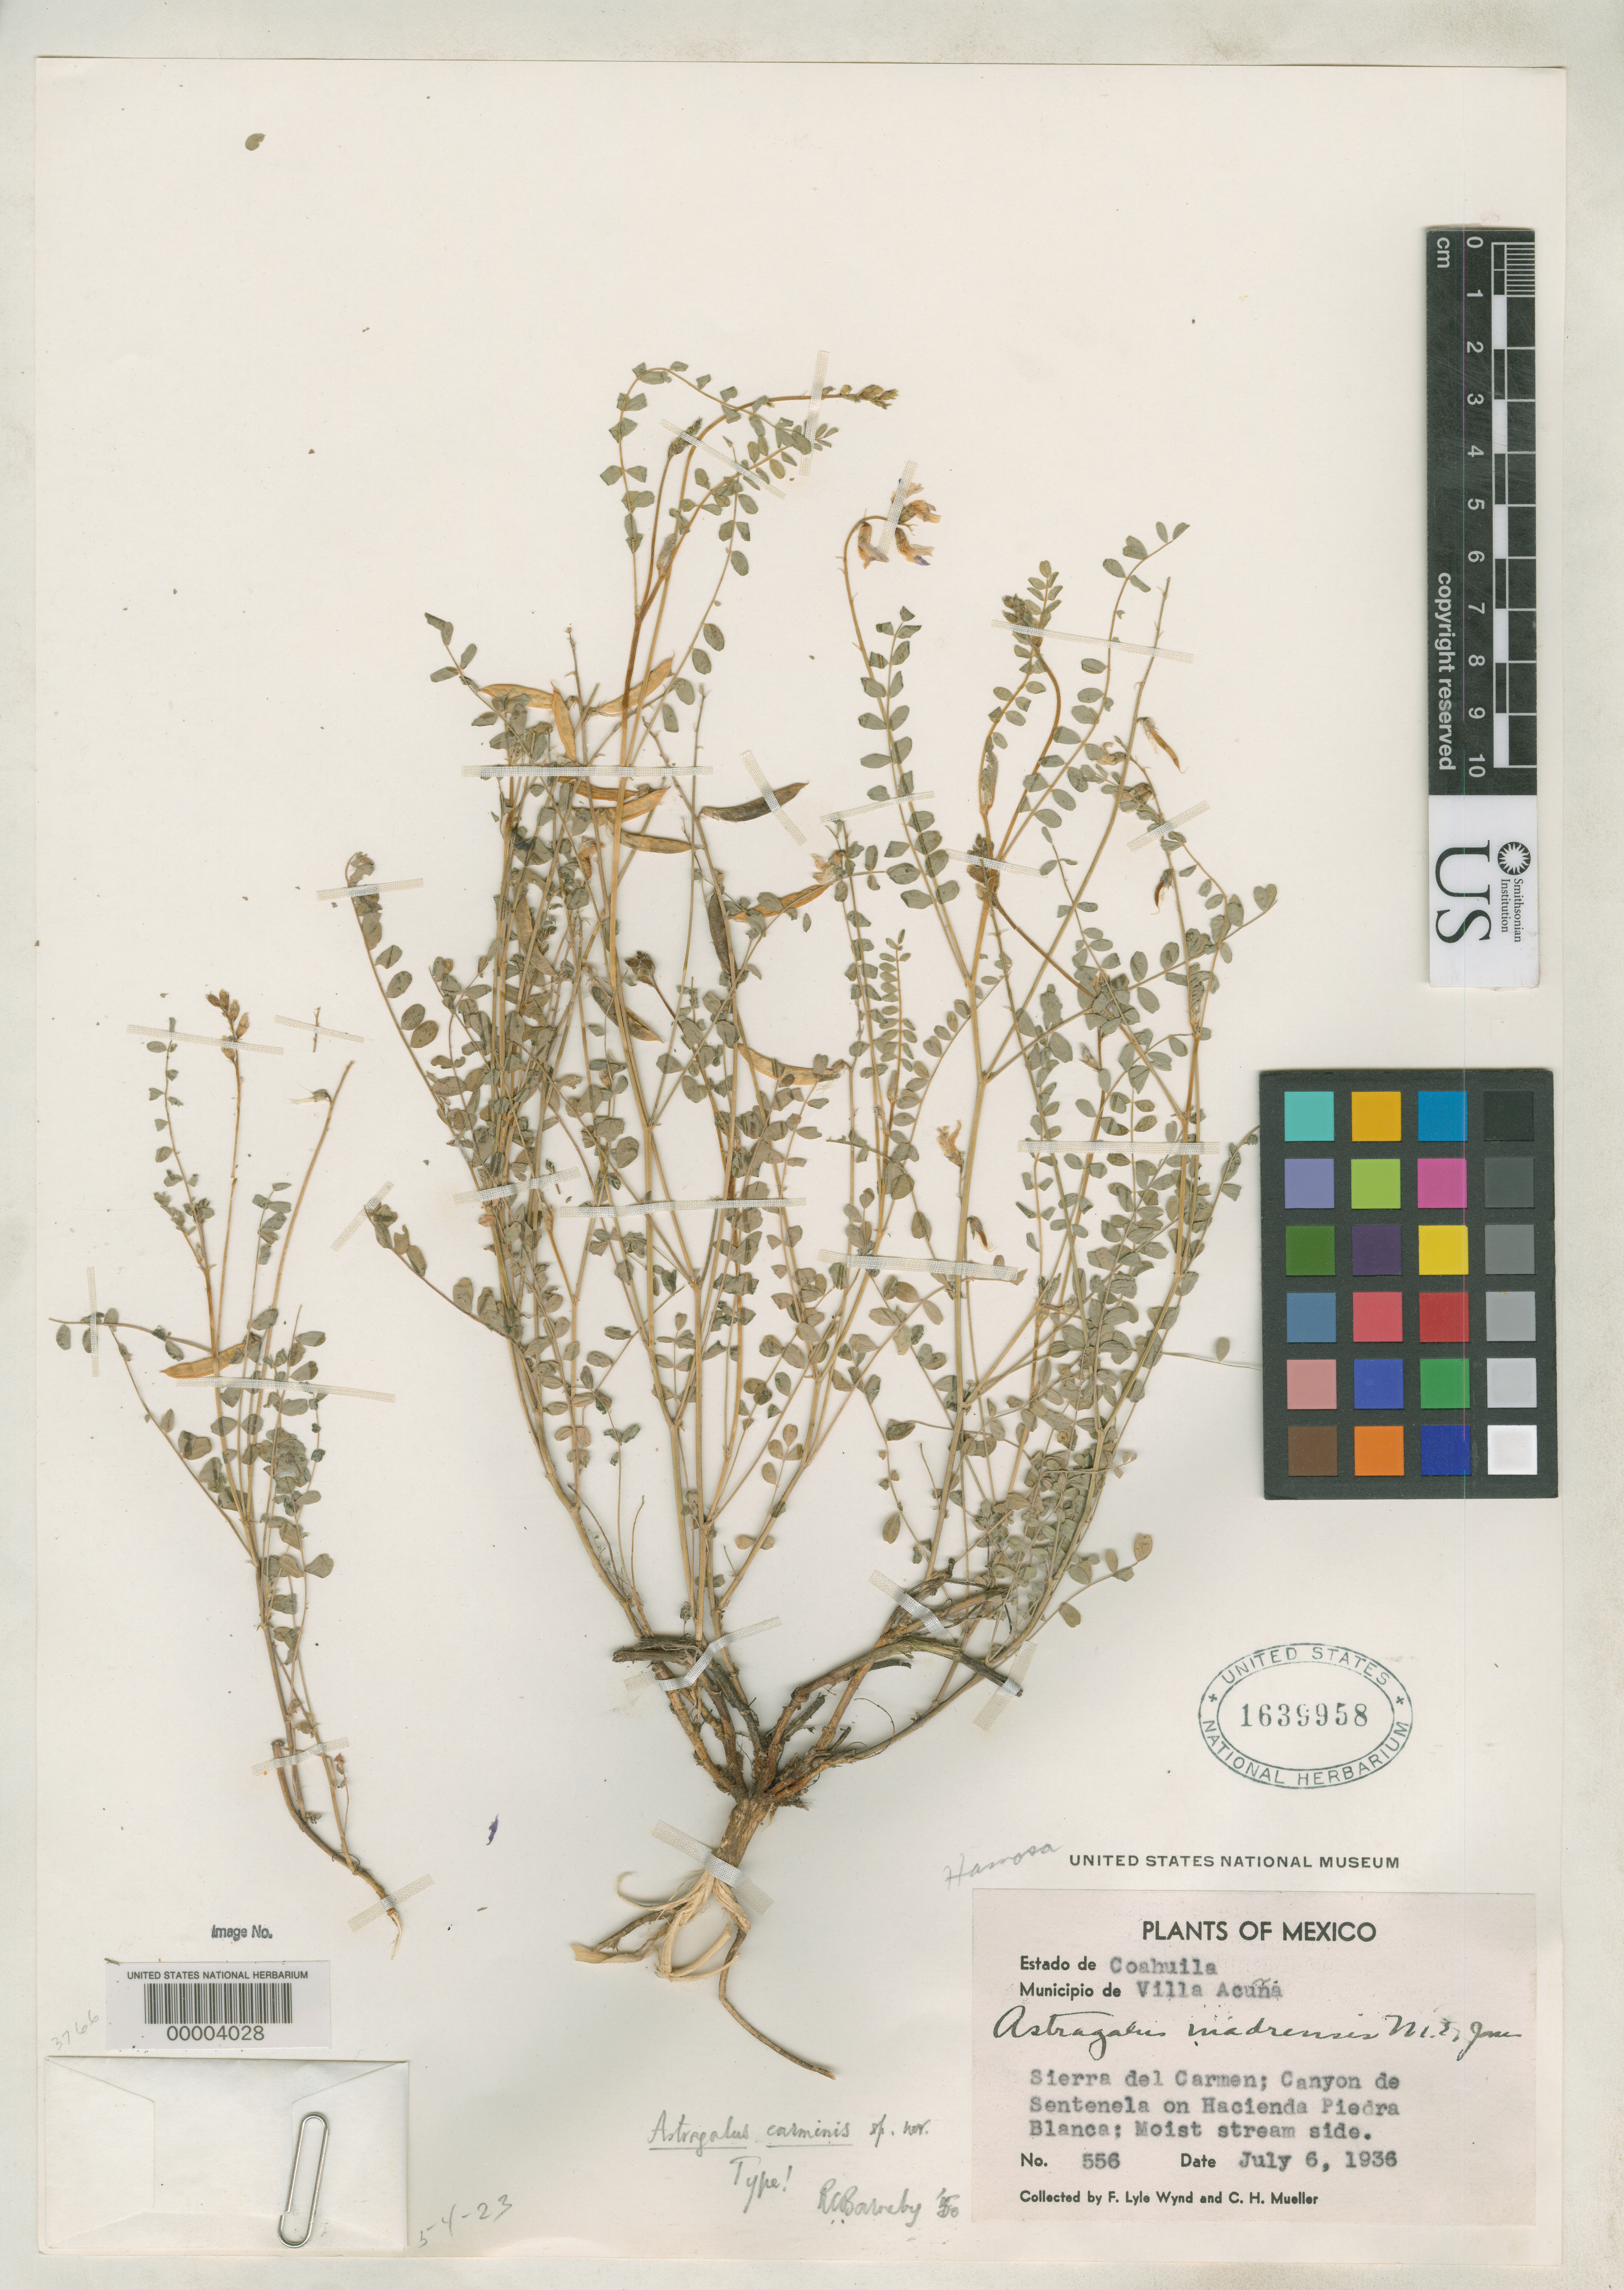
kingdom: Plantae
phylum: Tracheophyta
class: Magnoliopsida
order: Fabales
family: Fabaceae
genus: Astragalus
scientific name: Astragalus carminis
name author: Barneby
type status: Holotype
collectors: F. L. Wynd & C. H. Muller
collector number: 556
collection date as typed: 06 Jul 1936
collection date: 1936-07-06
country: Mexico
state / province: Coahuila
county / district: Acuña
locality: Hacienda Piedra Blanca, Canyon de Sentenela.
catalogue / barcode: US 1639958